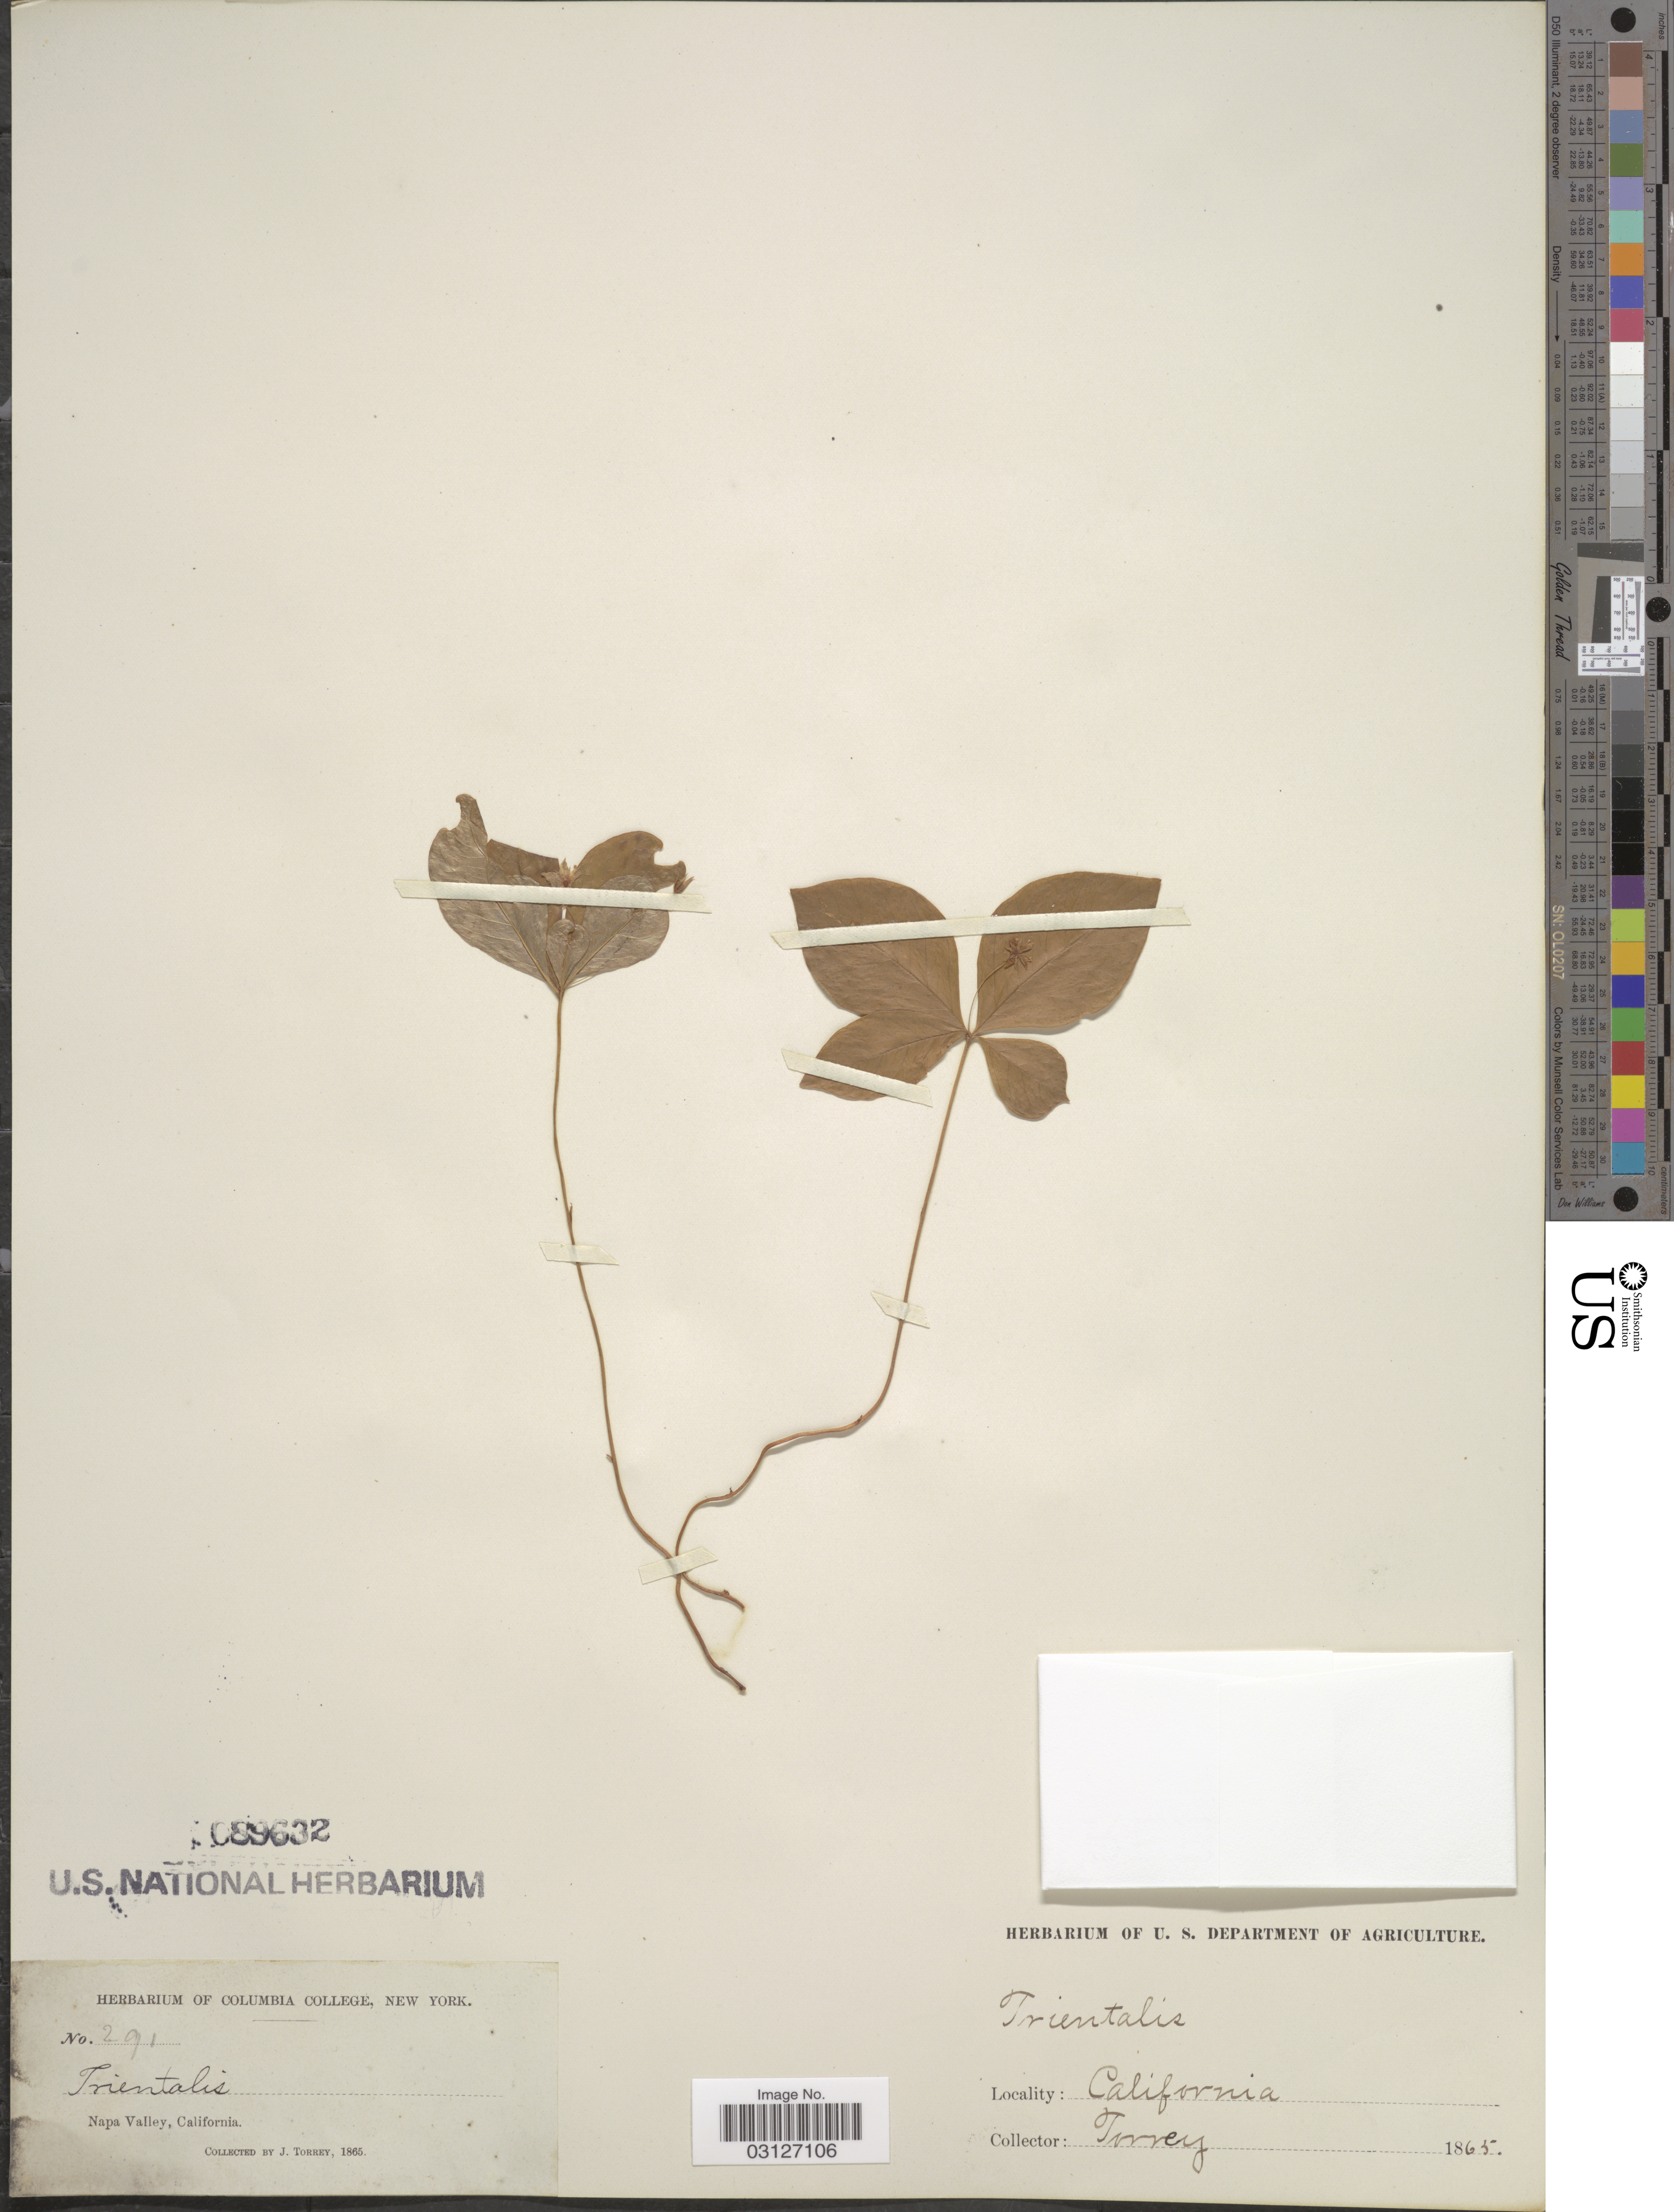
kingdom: Plantae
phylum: Tracheophyta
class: Magnoliopsida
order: Ericales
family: Primulaceae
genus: Trientalis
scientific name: Trientalis latifolia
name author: Hook.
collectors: J. Torrey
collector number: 291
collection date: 1865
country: United States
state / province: California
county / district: Napa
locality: Napa Valley.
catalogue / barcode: US 89632